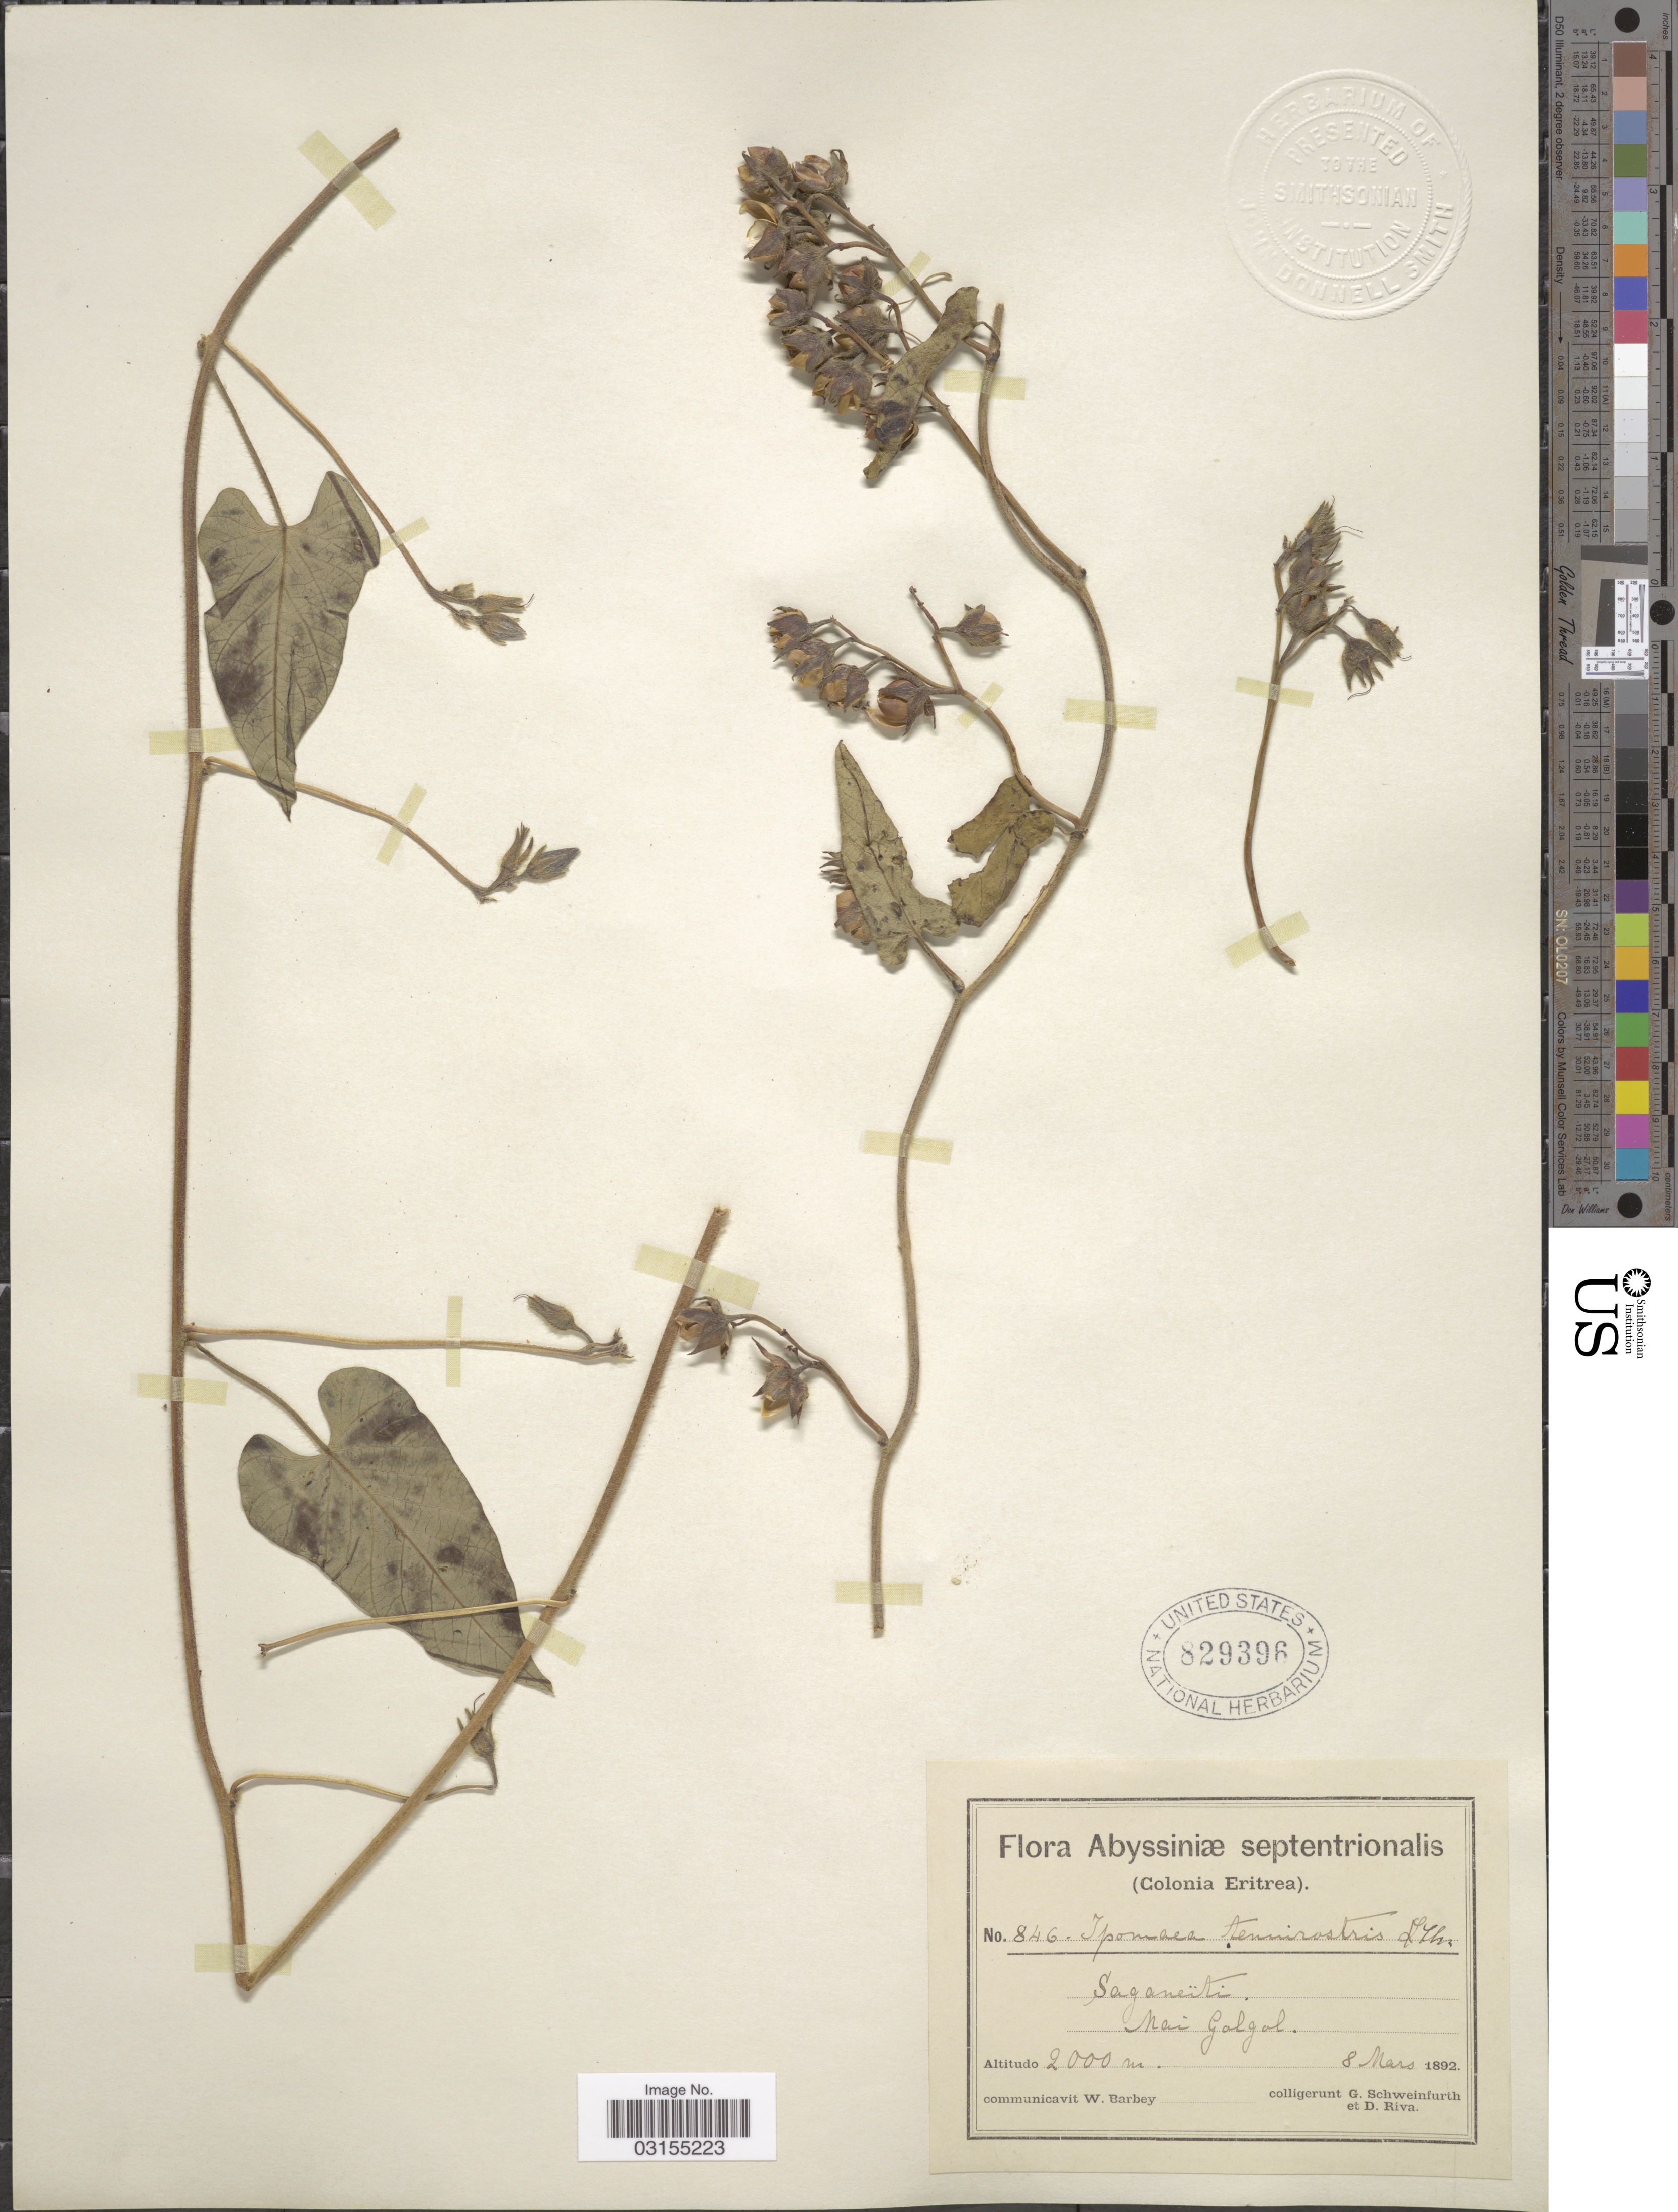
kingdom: Plantae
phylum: Tracheophyta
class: Magnoliopsida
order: Solanales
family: Convolvulaceae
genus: Ipomoea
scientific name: Ipomoea tenuirostris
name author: Choisy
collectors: G. A. Schweinfurth (herbarium) & D. Riva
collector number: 846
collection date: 1892-03-08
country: Eritrea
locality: Abyssiniæ septentrionalis. (Colonia Eritrea). Saganeïti. Mai Golgol.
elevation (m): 2000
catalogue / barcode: US 829396